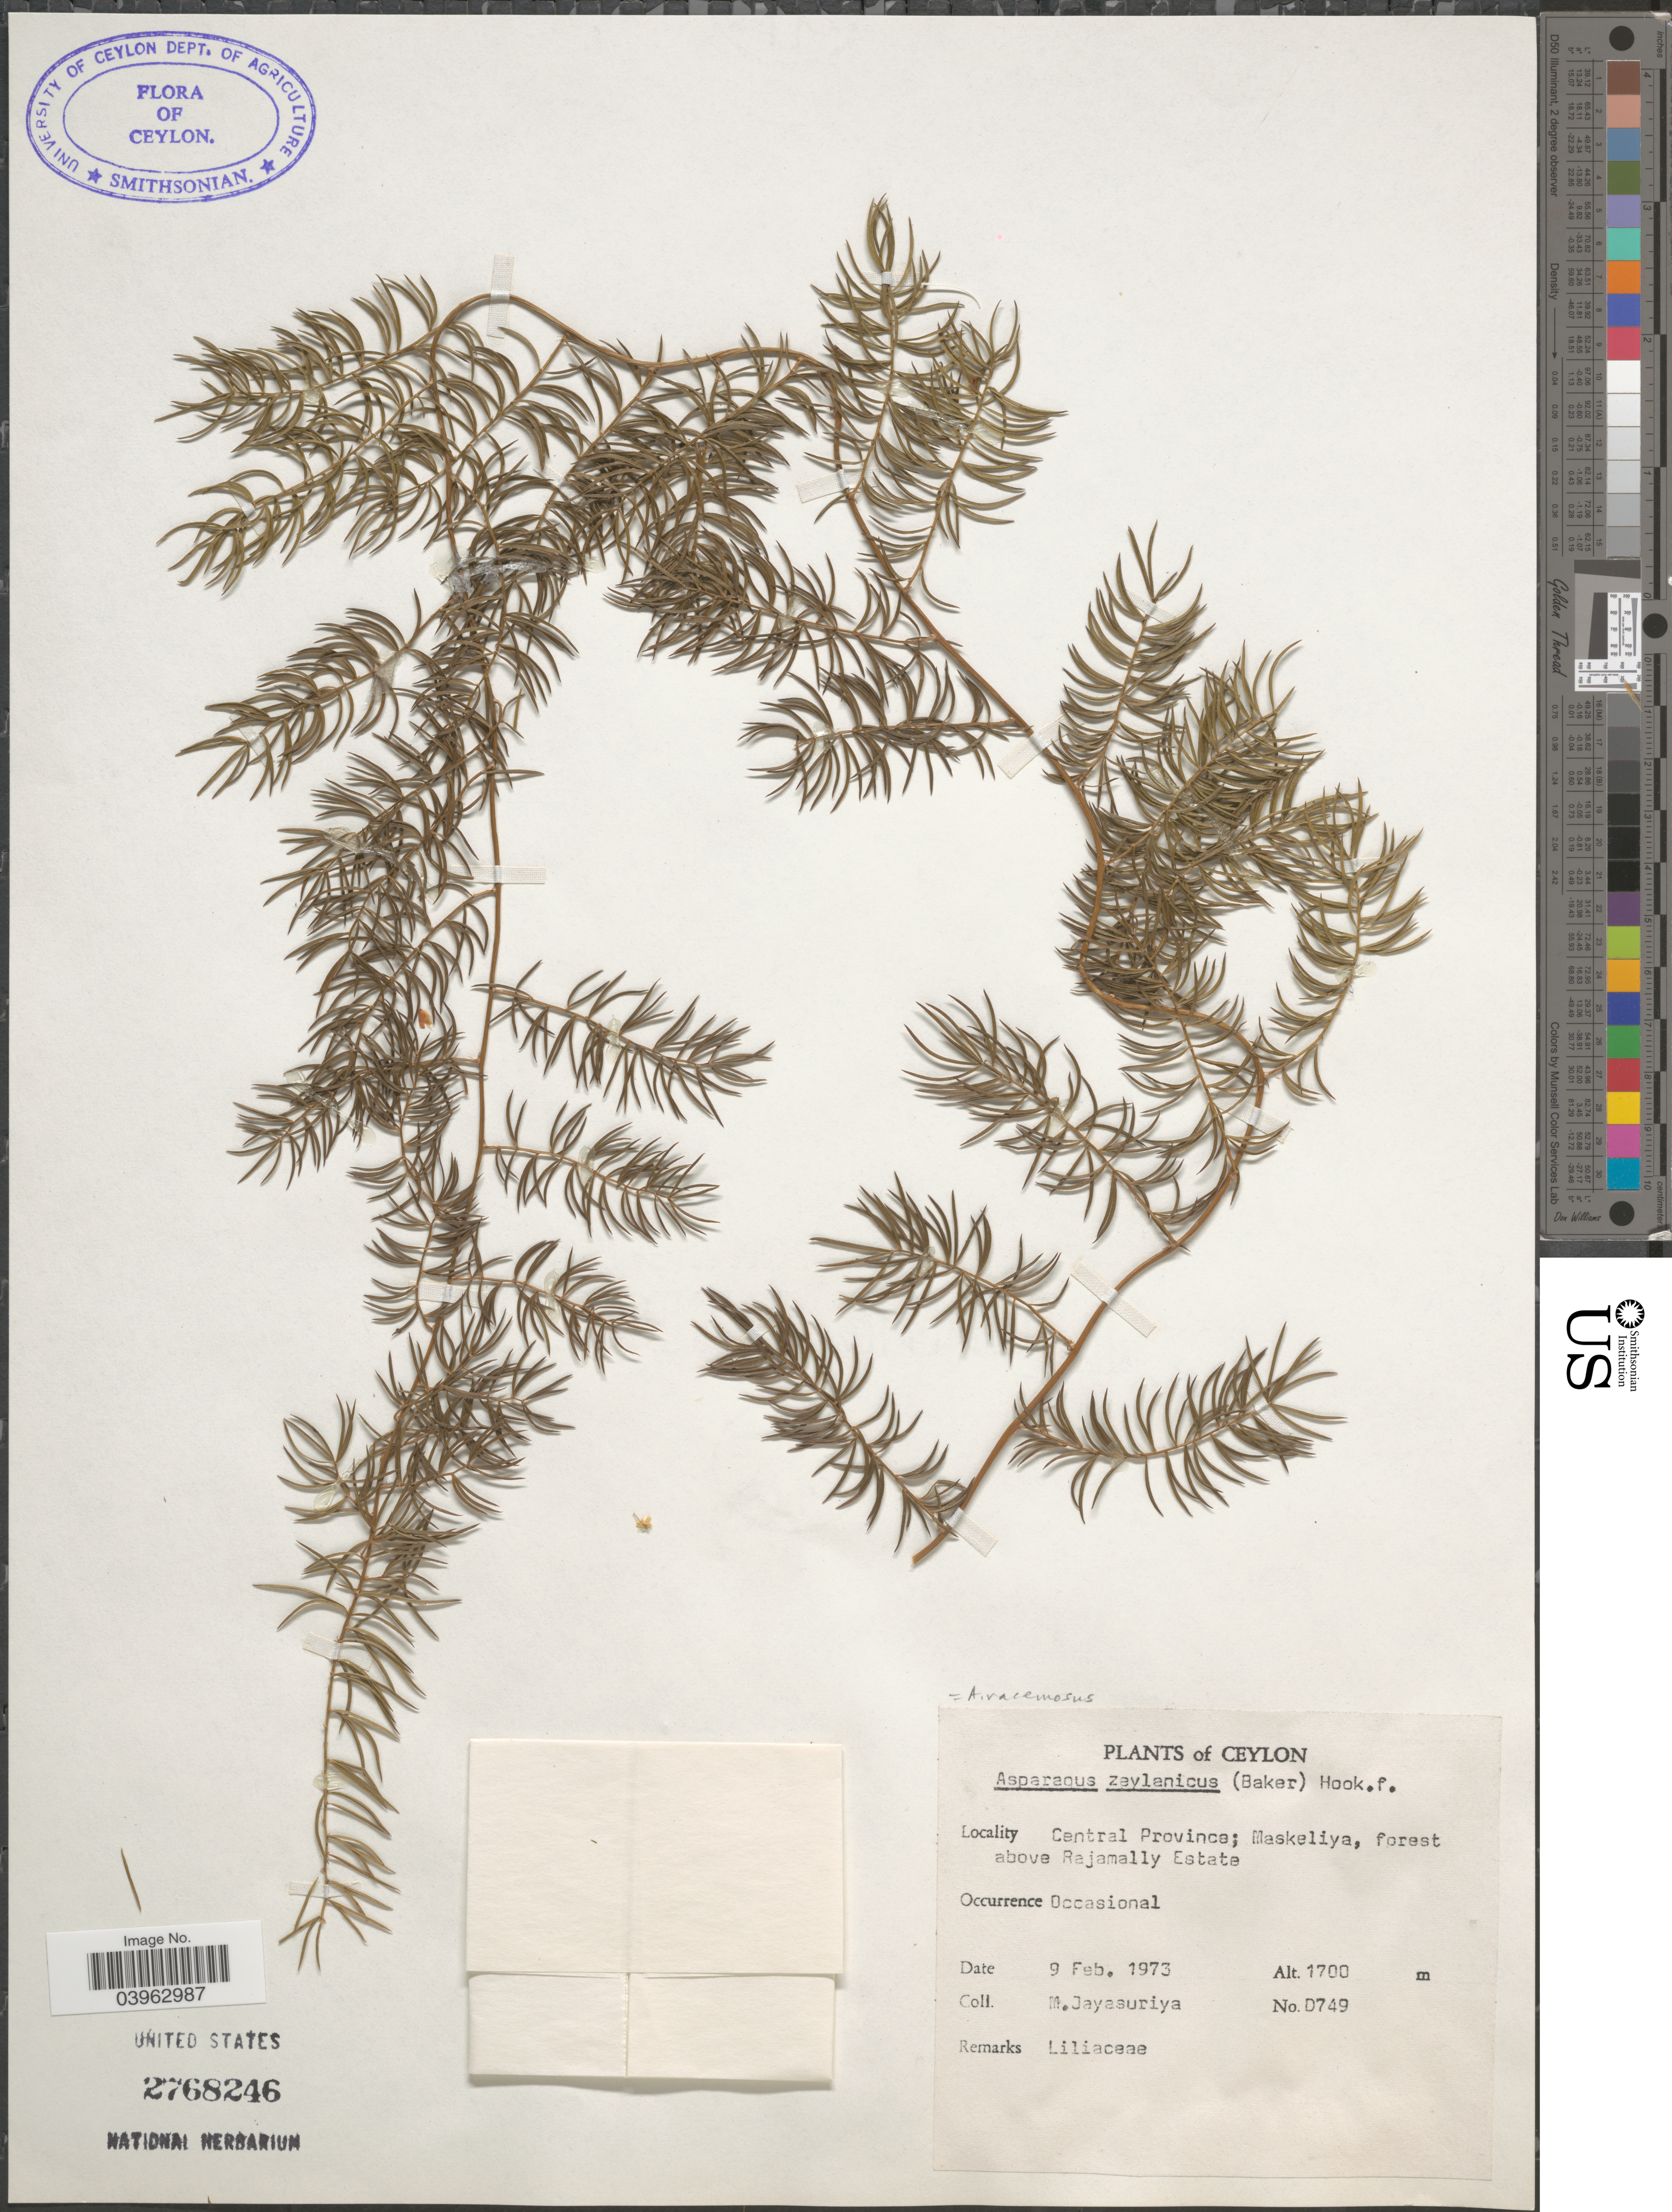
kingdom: Plantae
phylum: Tracheophyta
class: Liliopsida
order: Asparagales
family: Asparagaceae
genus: Asparagus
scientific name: Asparagus racemosus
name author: Willd.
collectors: M. Jayasuriya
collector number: D749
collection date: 1973-02-09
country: Sri Lanka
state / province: Central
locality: Ceylon. Maskeliya, forest above Rajamally Estate.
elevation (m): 1700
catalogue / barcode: US 2768246